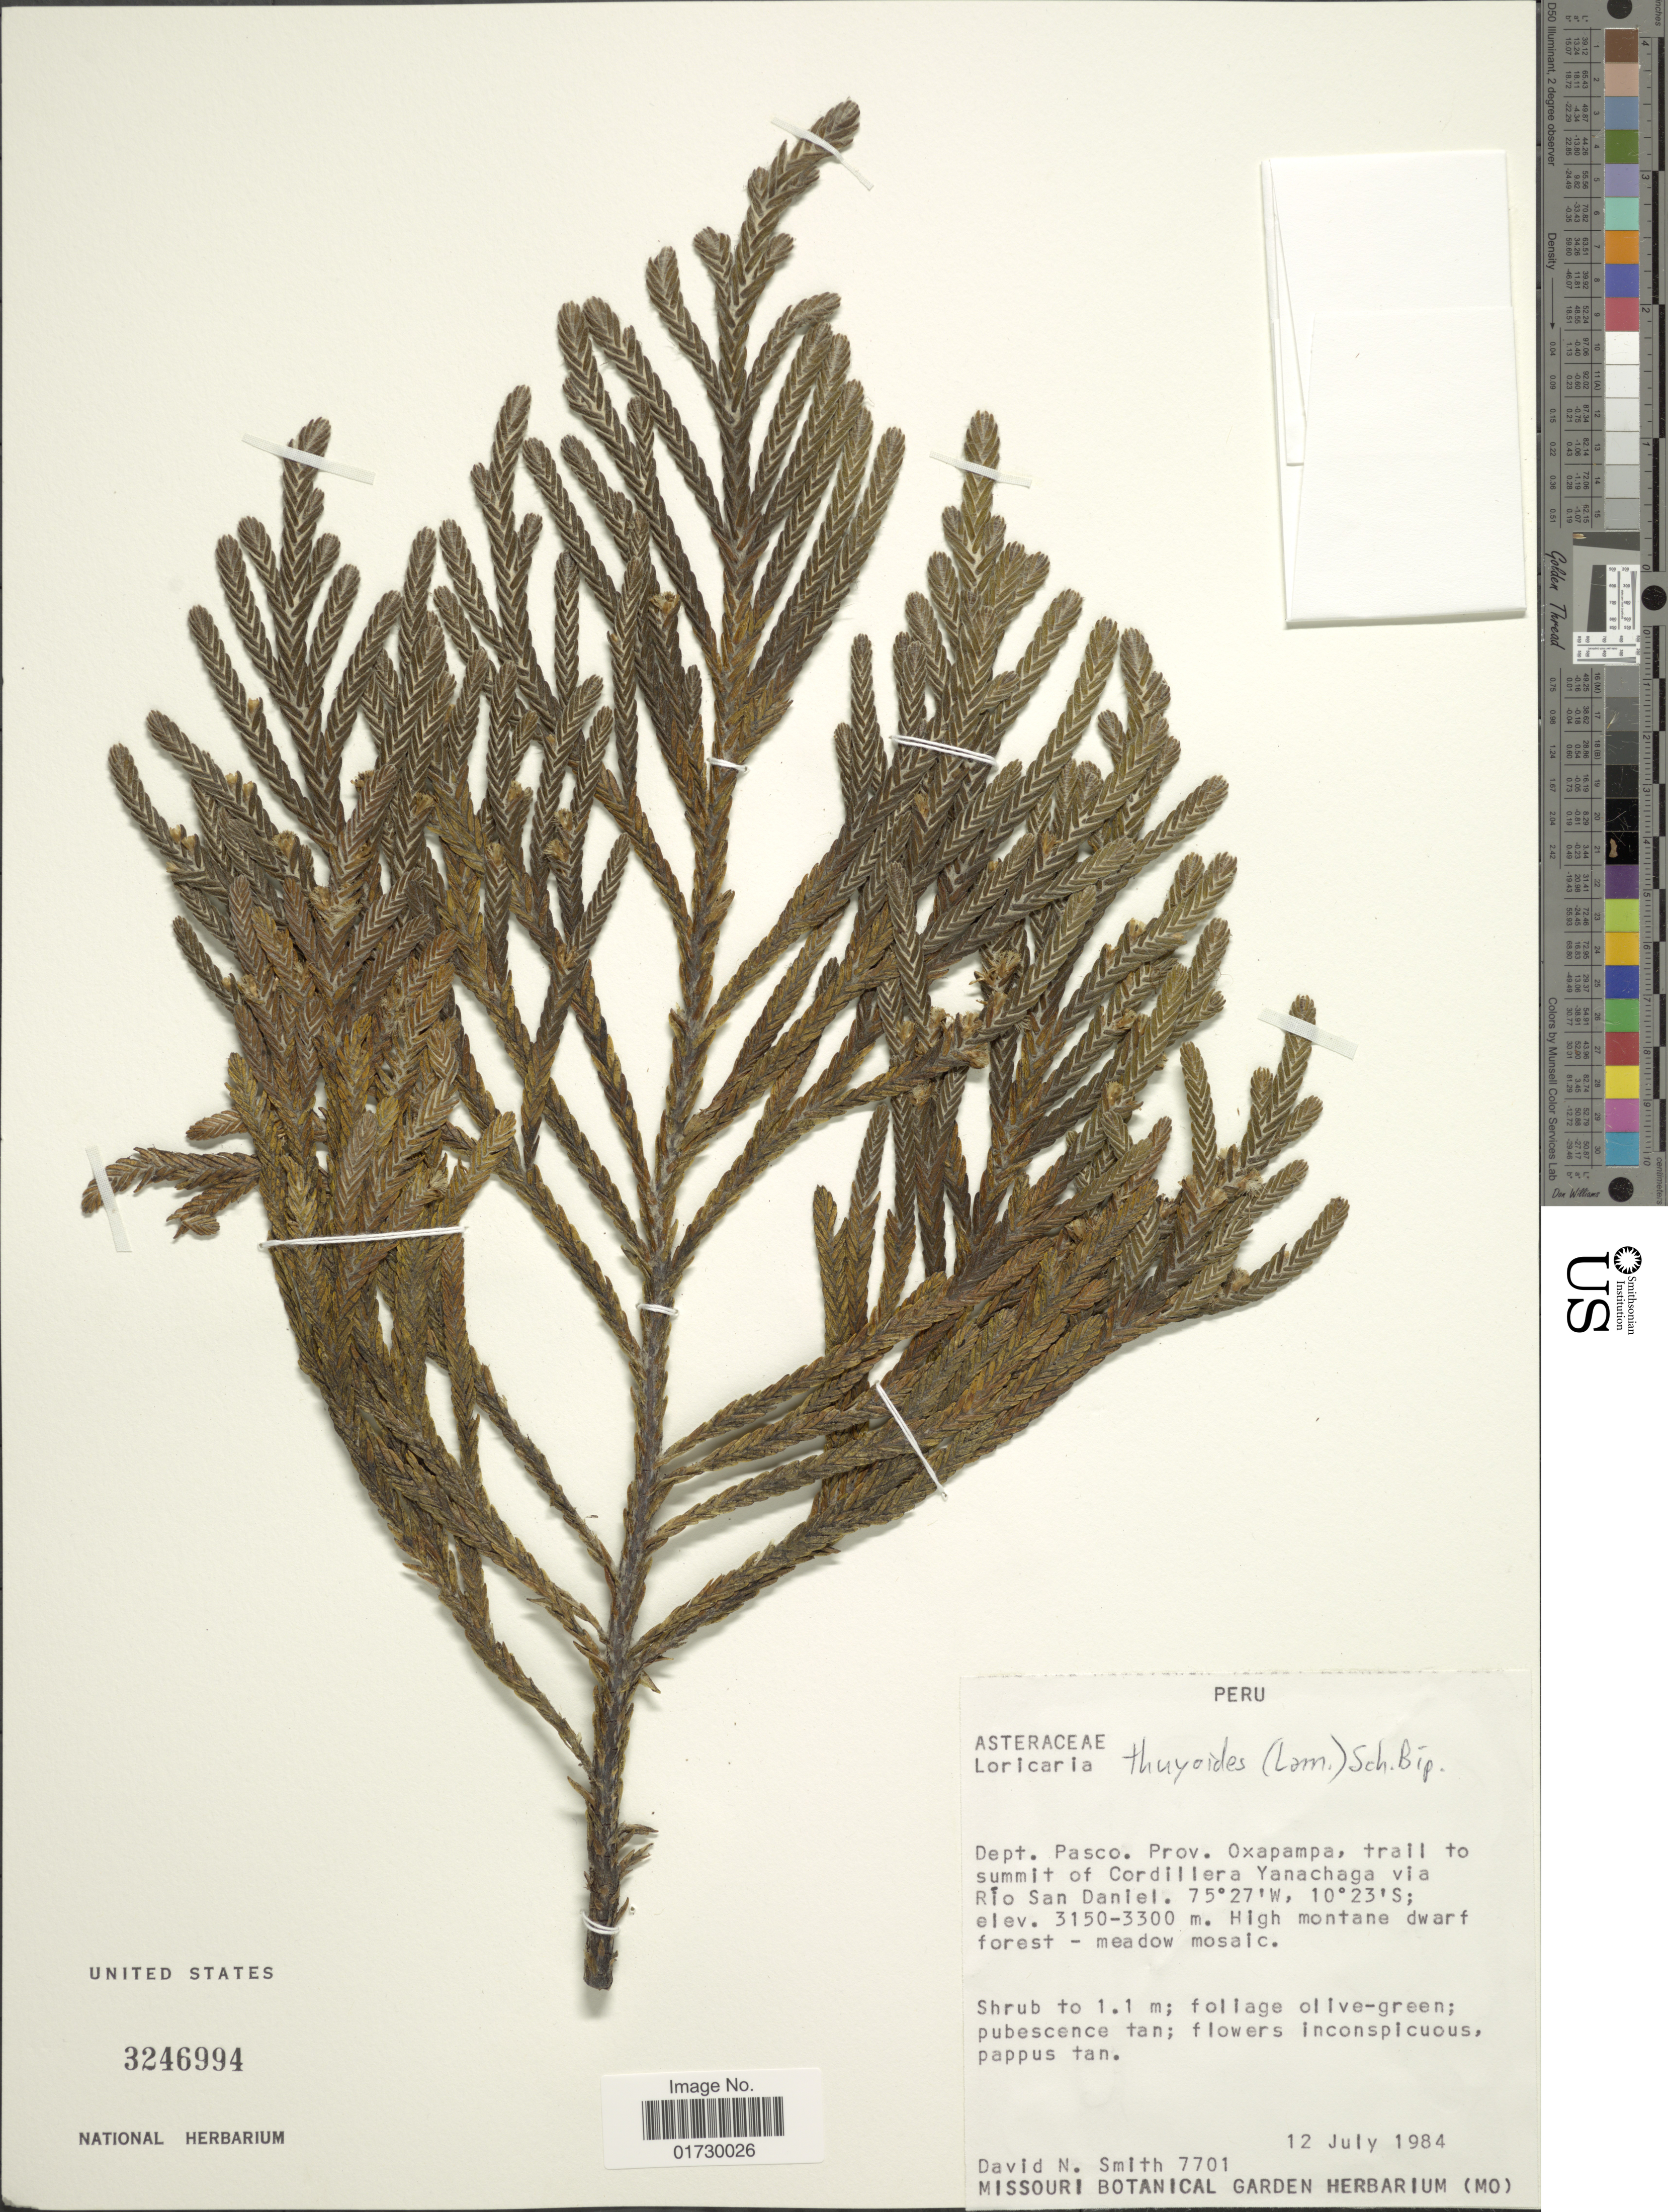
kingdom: Plantae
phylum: Tracheophyta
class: Magnoliopsida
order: Asterales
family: Asteraceae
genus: Loricaria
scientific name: Loricaria thuyoides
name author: (Lam.) Sch. Bip.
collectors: D. Smith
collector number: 7701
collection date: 1984-07-12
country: Peru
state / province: Pasco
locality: Prov. Oxapampa, trail to summit of Cordillera Yanachaga via Rio San Daniel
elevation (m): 3150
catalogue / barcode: US 3246994